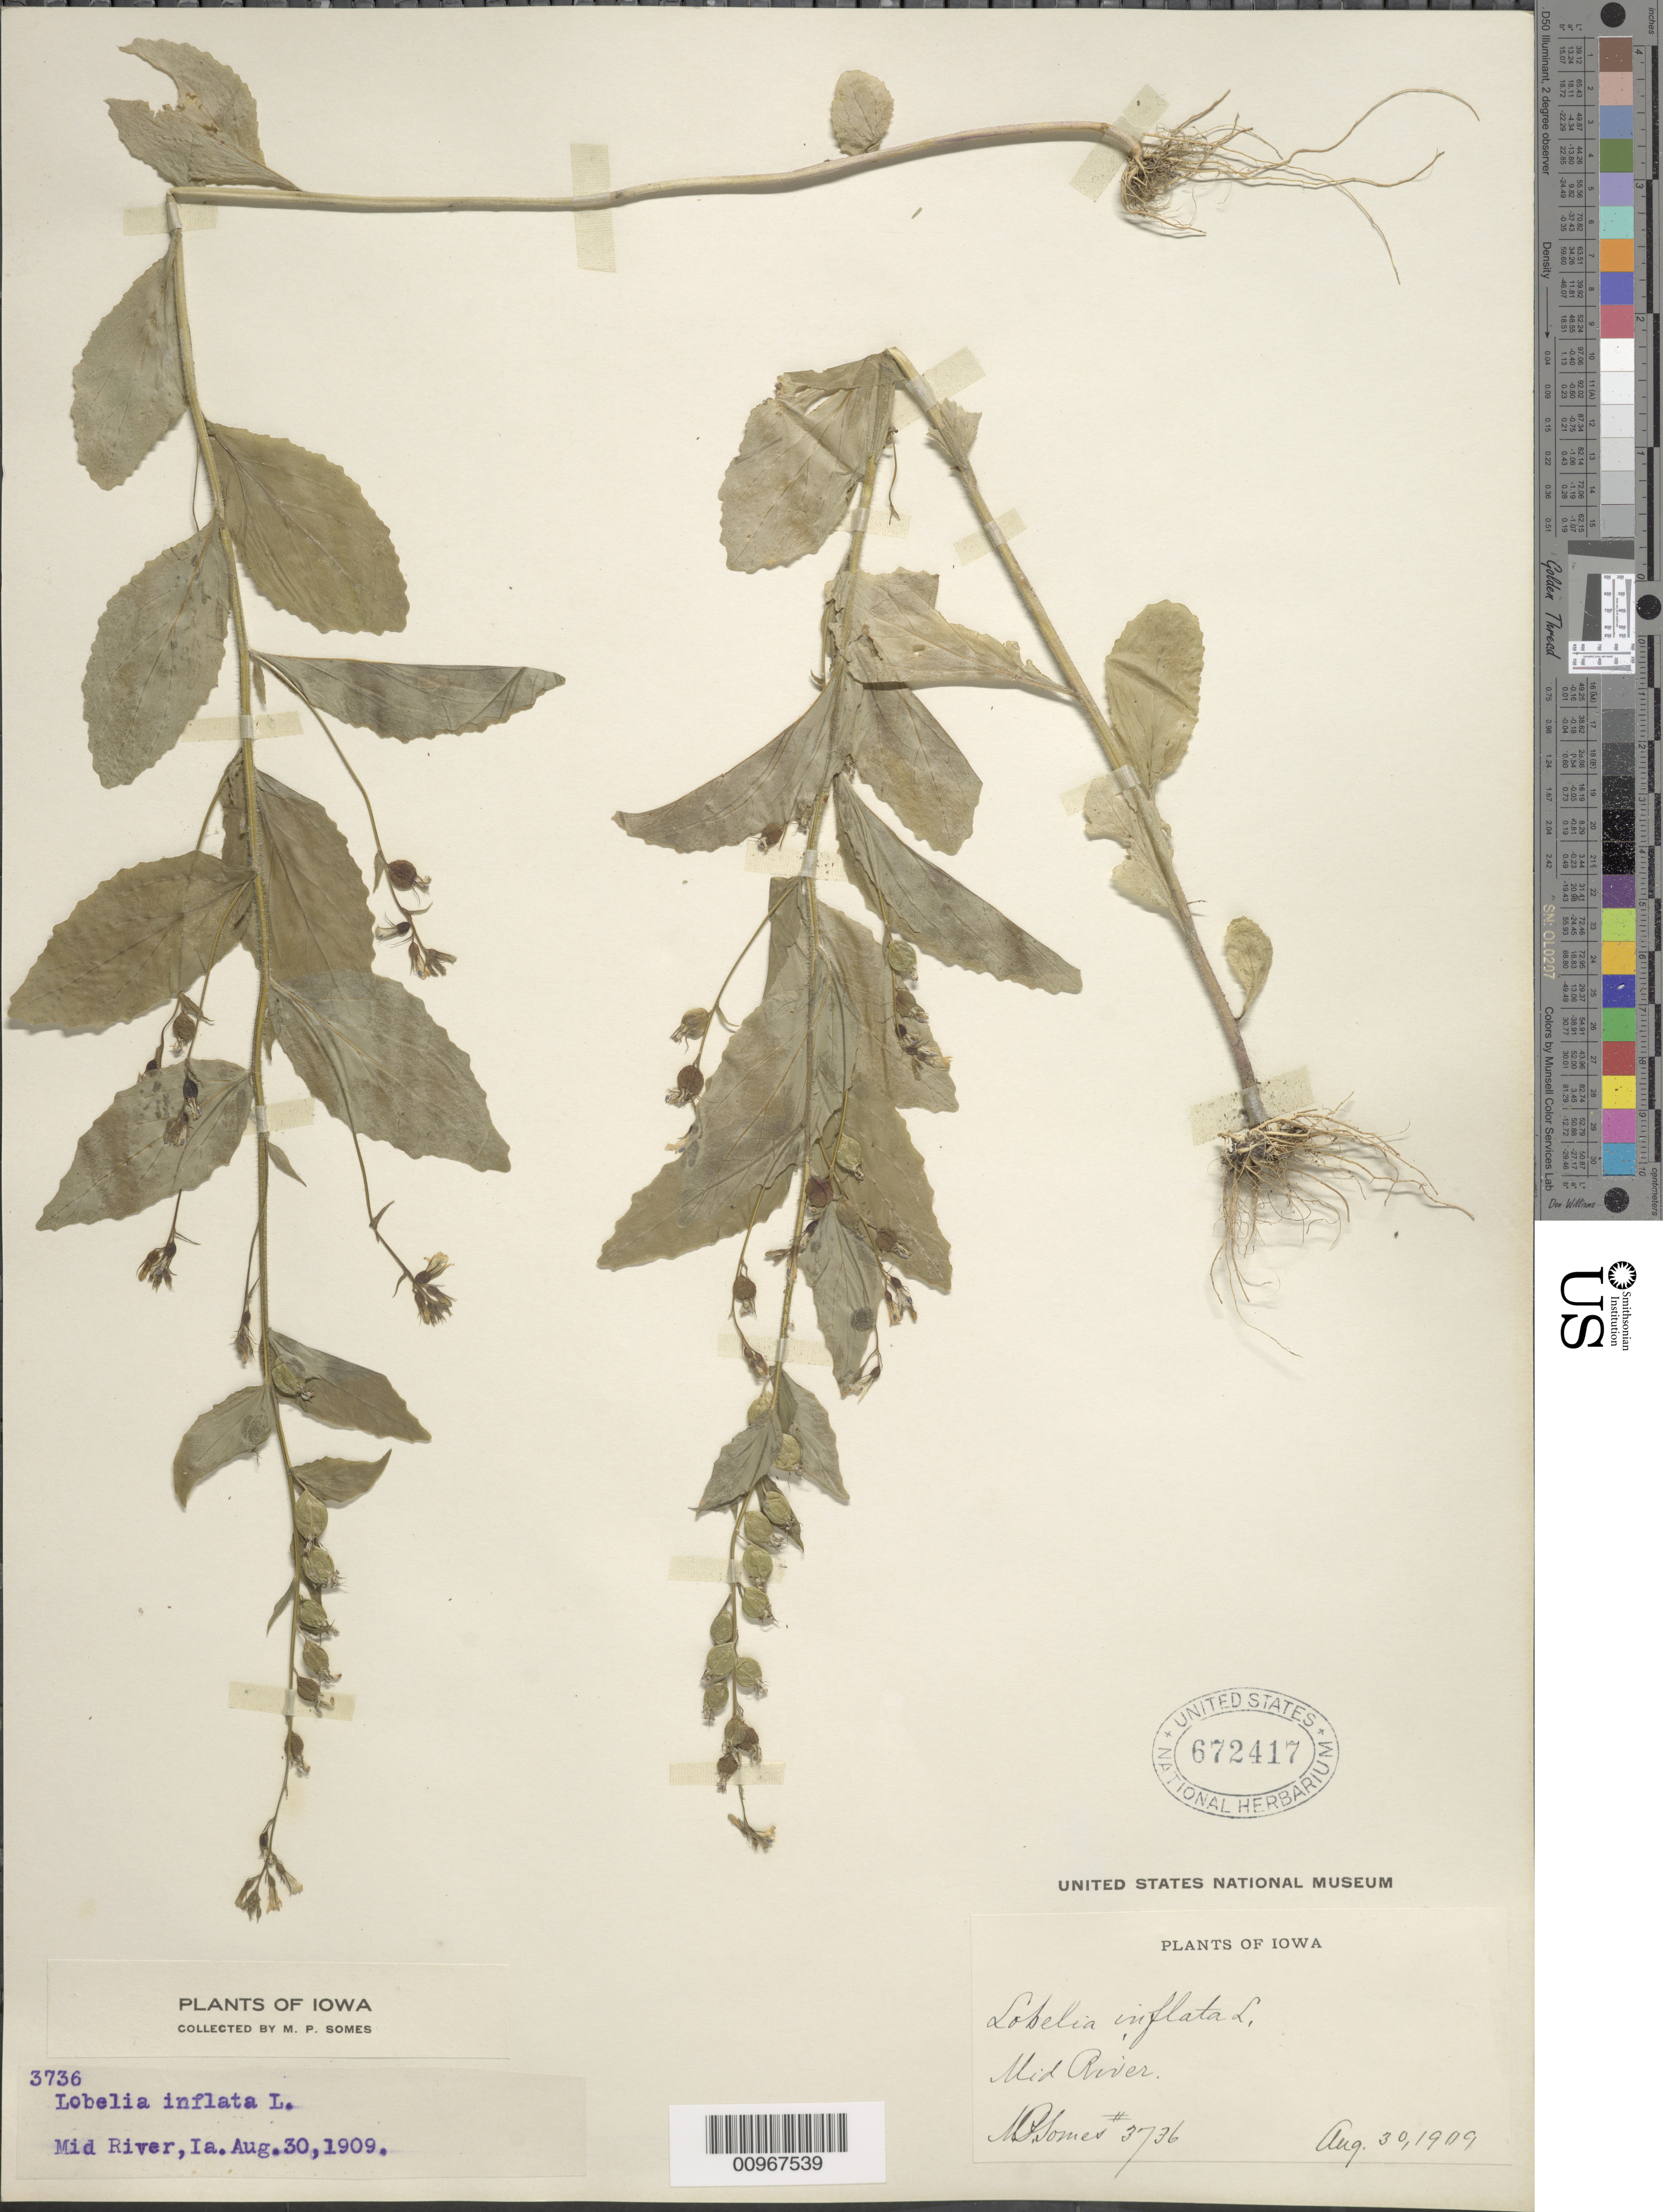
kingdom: Plantae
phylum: Tracheophyta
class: Magnoliopsida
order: Asterales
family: Campanulaceae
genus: Lobelia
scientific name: Lobelia inflata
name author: L.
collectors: M. Somes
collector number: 3736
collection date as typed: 30 Aug 1909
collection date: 1909-08-30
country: United States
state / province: Iowa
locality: Mid River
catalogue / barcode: US 672417